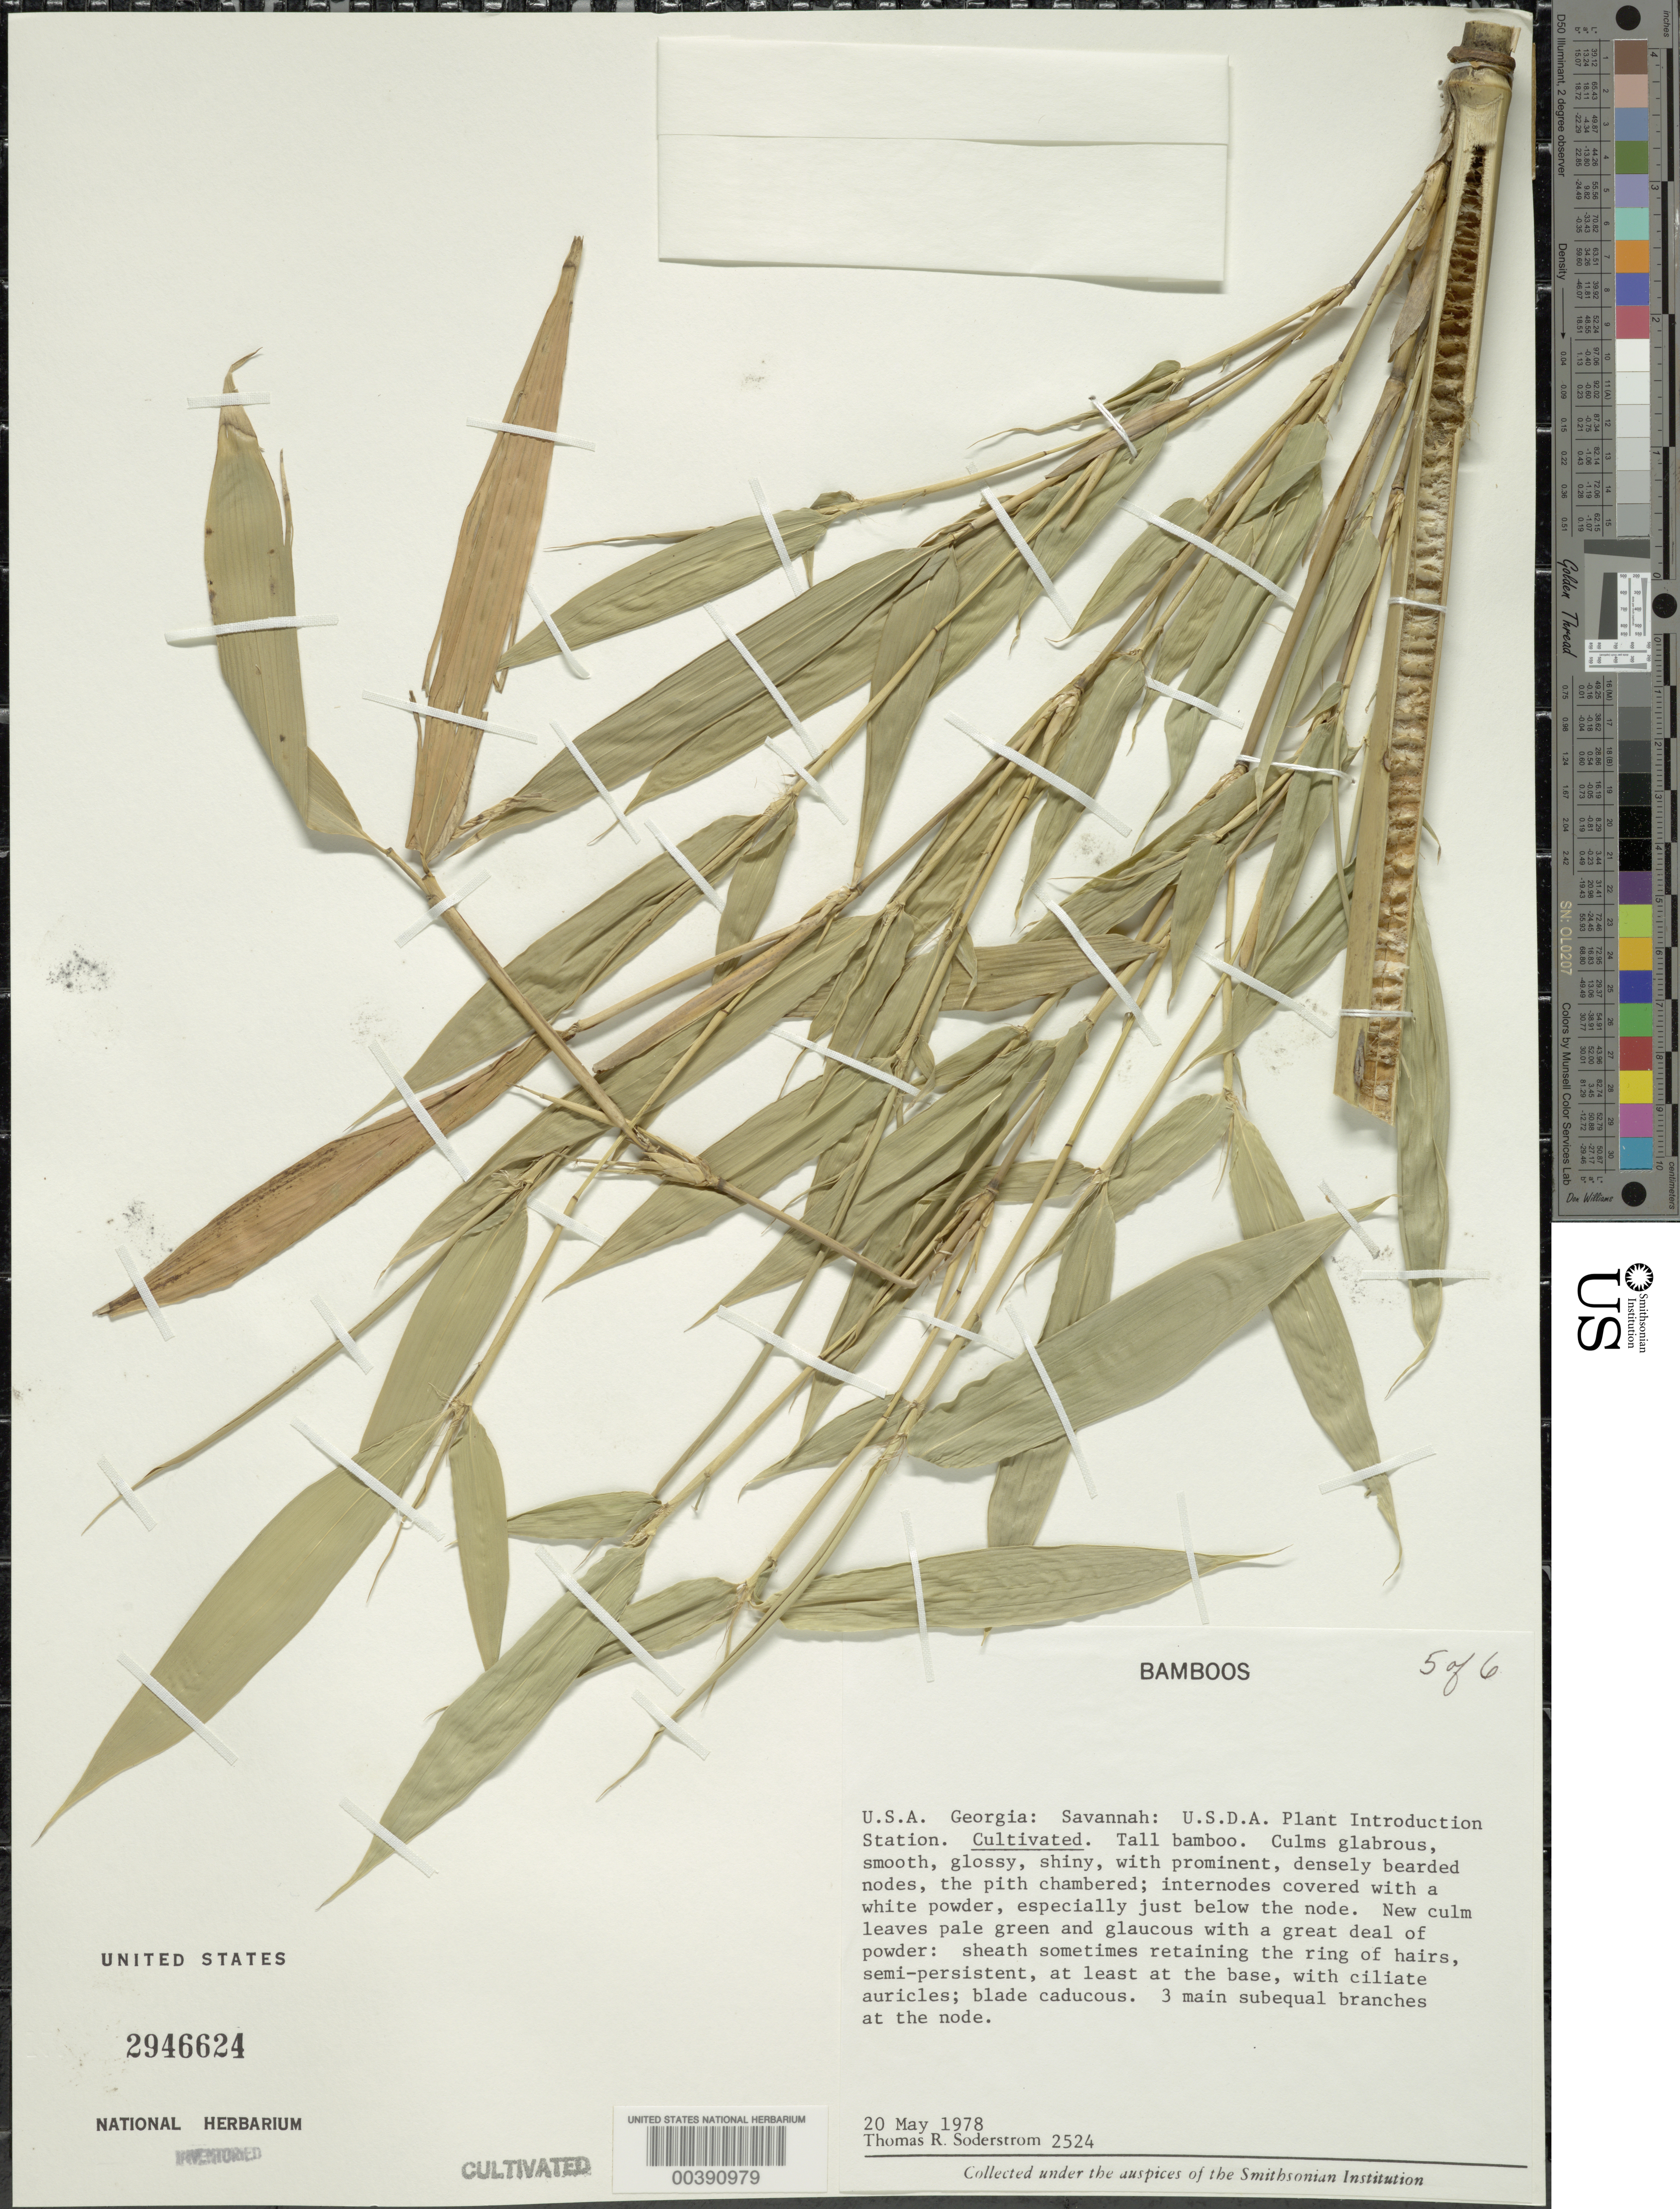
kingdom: Plantae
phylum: Tracheophyta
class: Liliopsida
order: Poales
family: Poaceae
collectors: T. R. Soderstrom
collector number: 2524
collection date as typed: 20 May 1978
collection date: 1978-05-20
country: United States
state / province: Georgia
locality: Savannah, barbour lathroup pi garden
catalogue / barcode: US 2946624